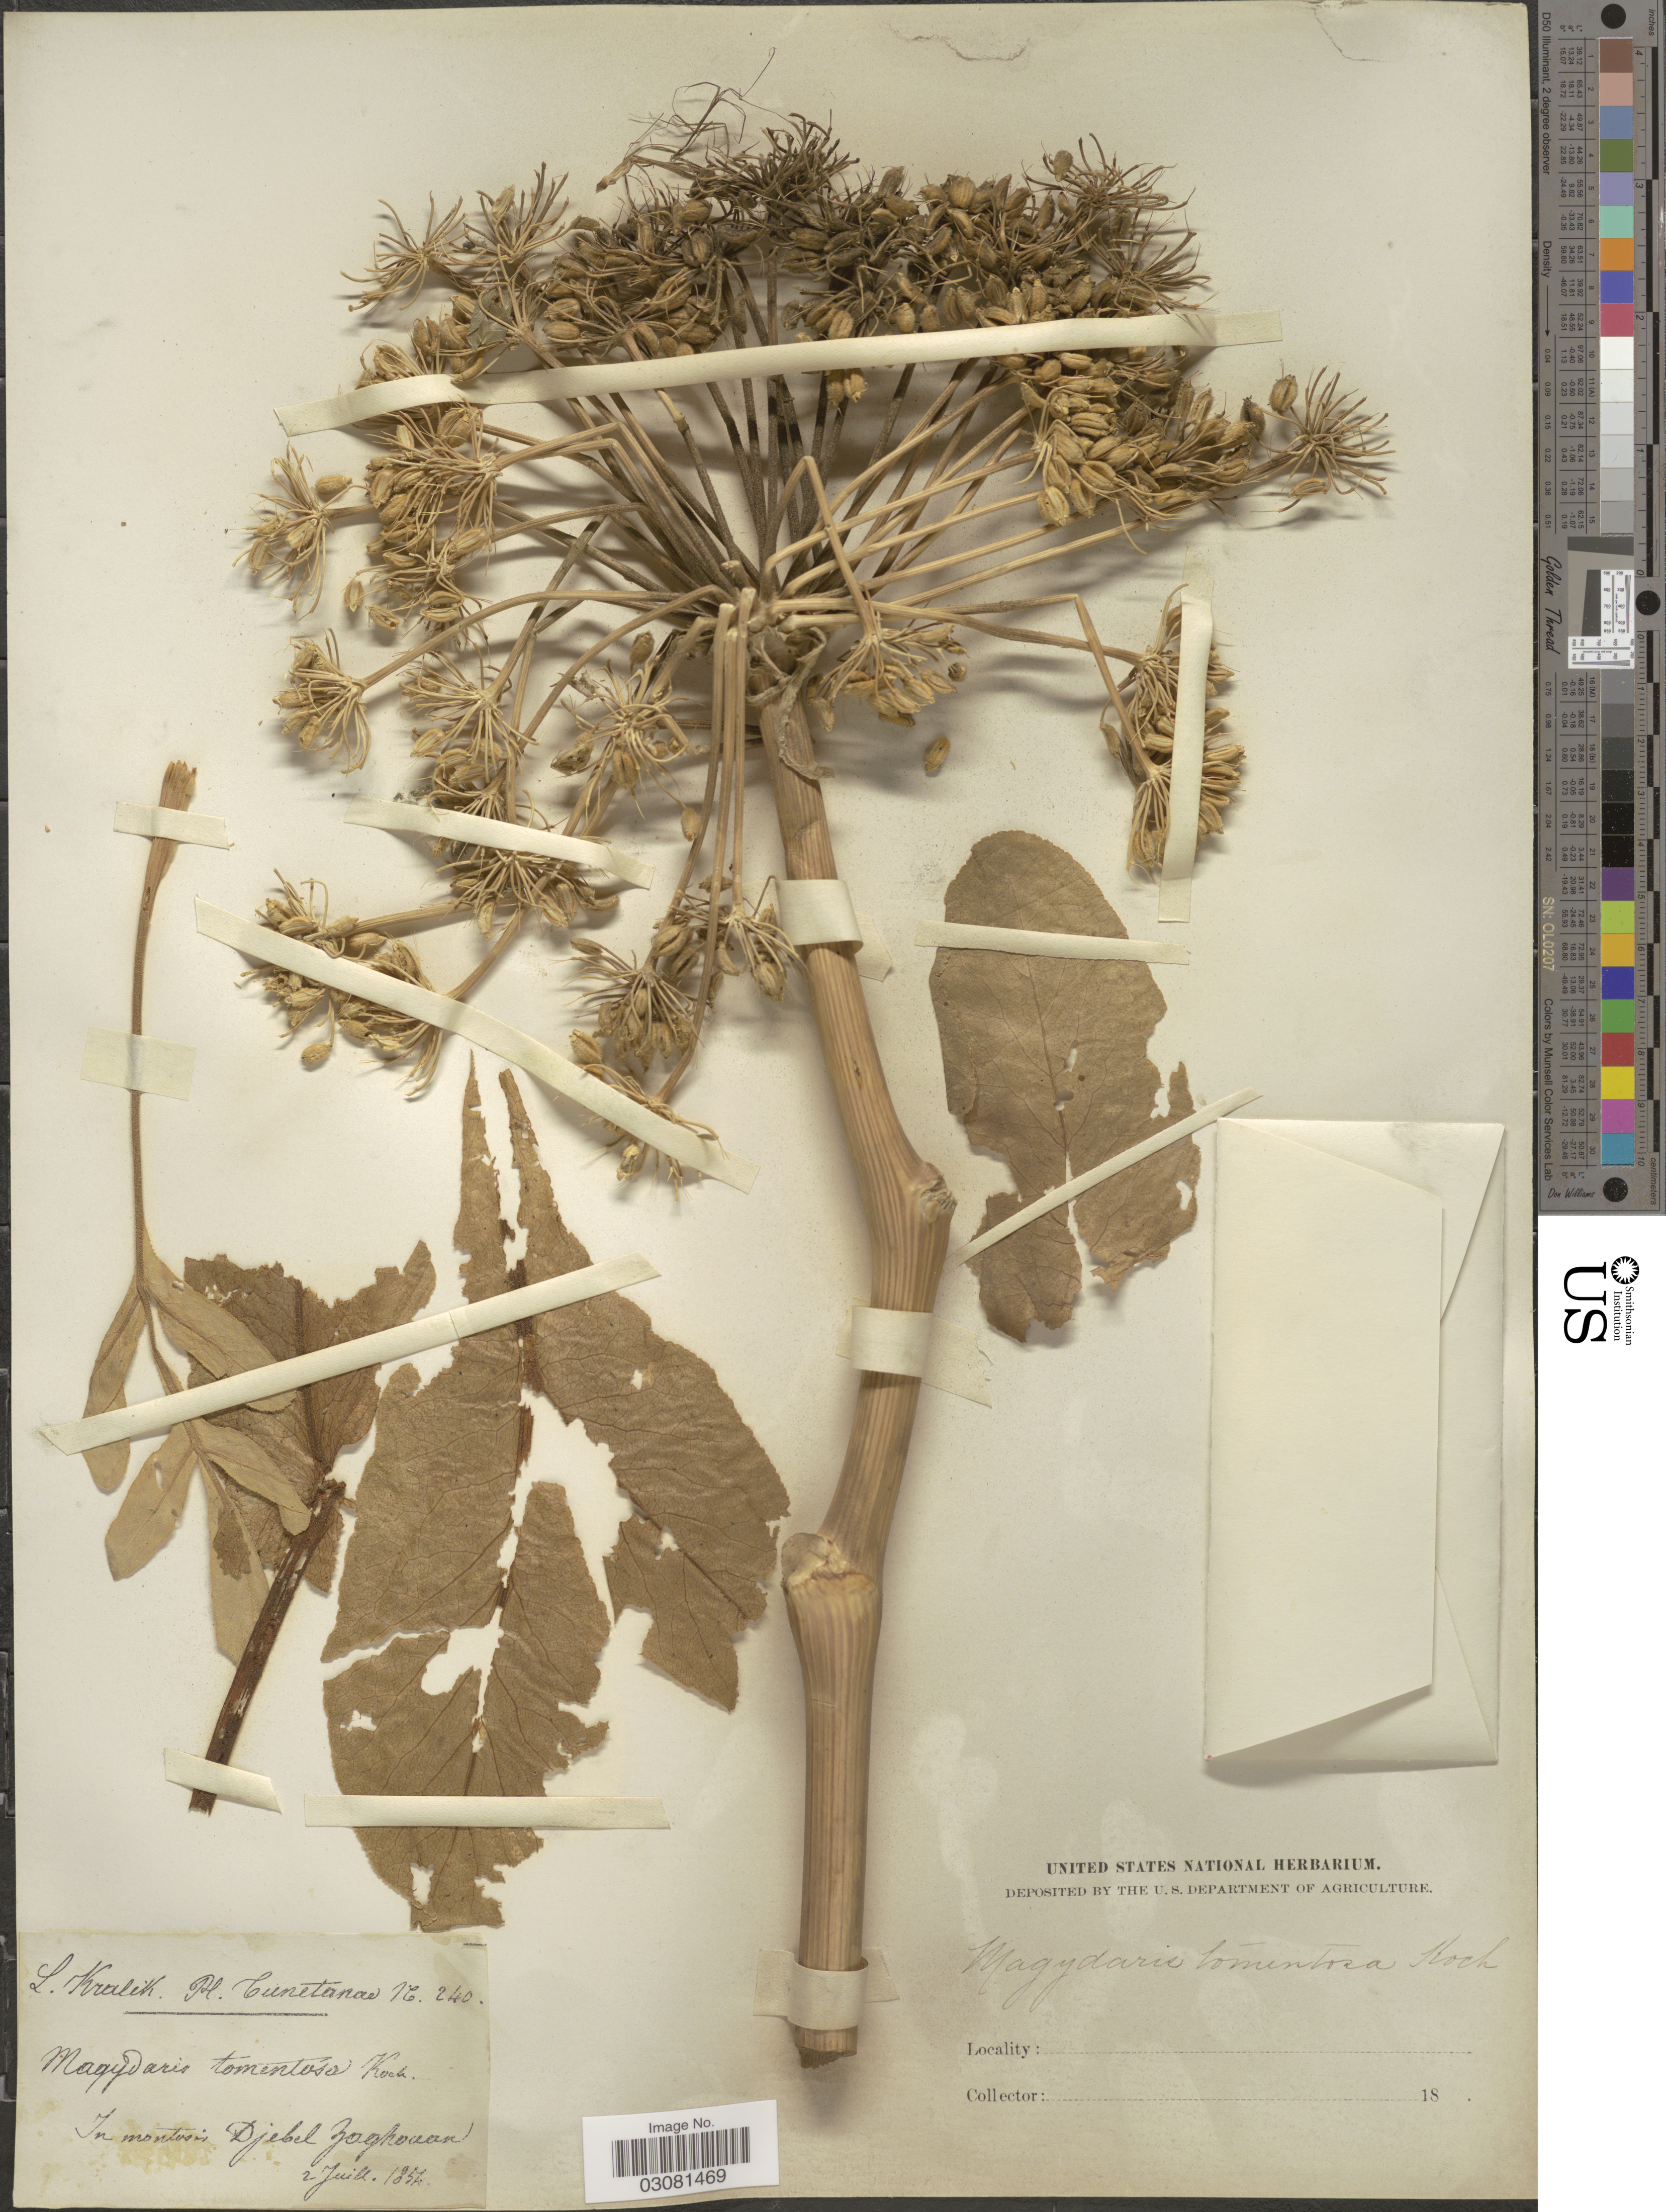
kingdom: Plantae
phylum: Tracheophyta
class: Magnoliopsida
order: Apiales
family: Apiaceae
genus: Magydaris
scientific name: Magydaris tomentosa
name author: (Desf.) W.D.J. Koch ex DC.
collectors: L. Kralik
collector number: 240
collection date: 1854-07-02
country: Tunisia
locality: Tunetanae, In montosis Djebel Zaghouan.